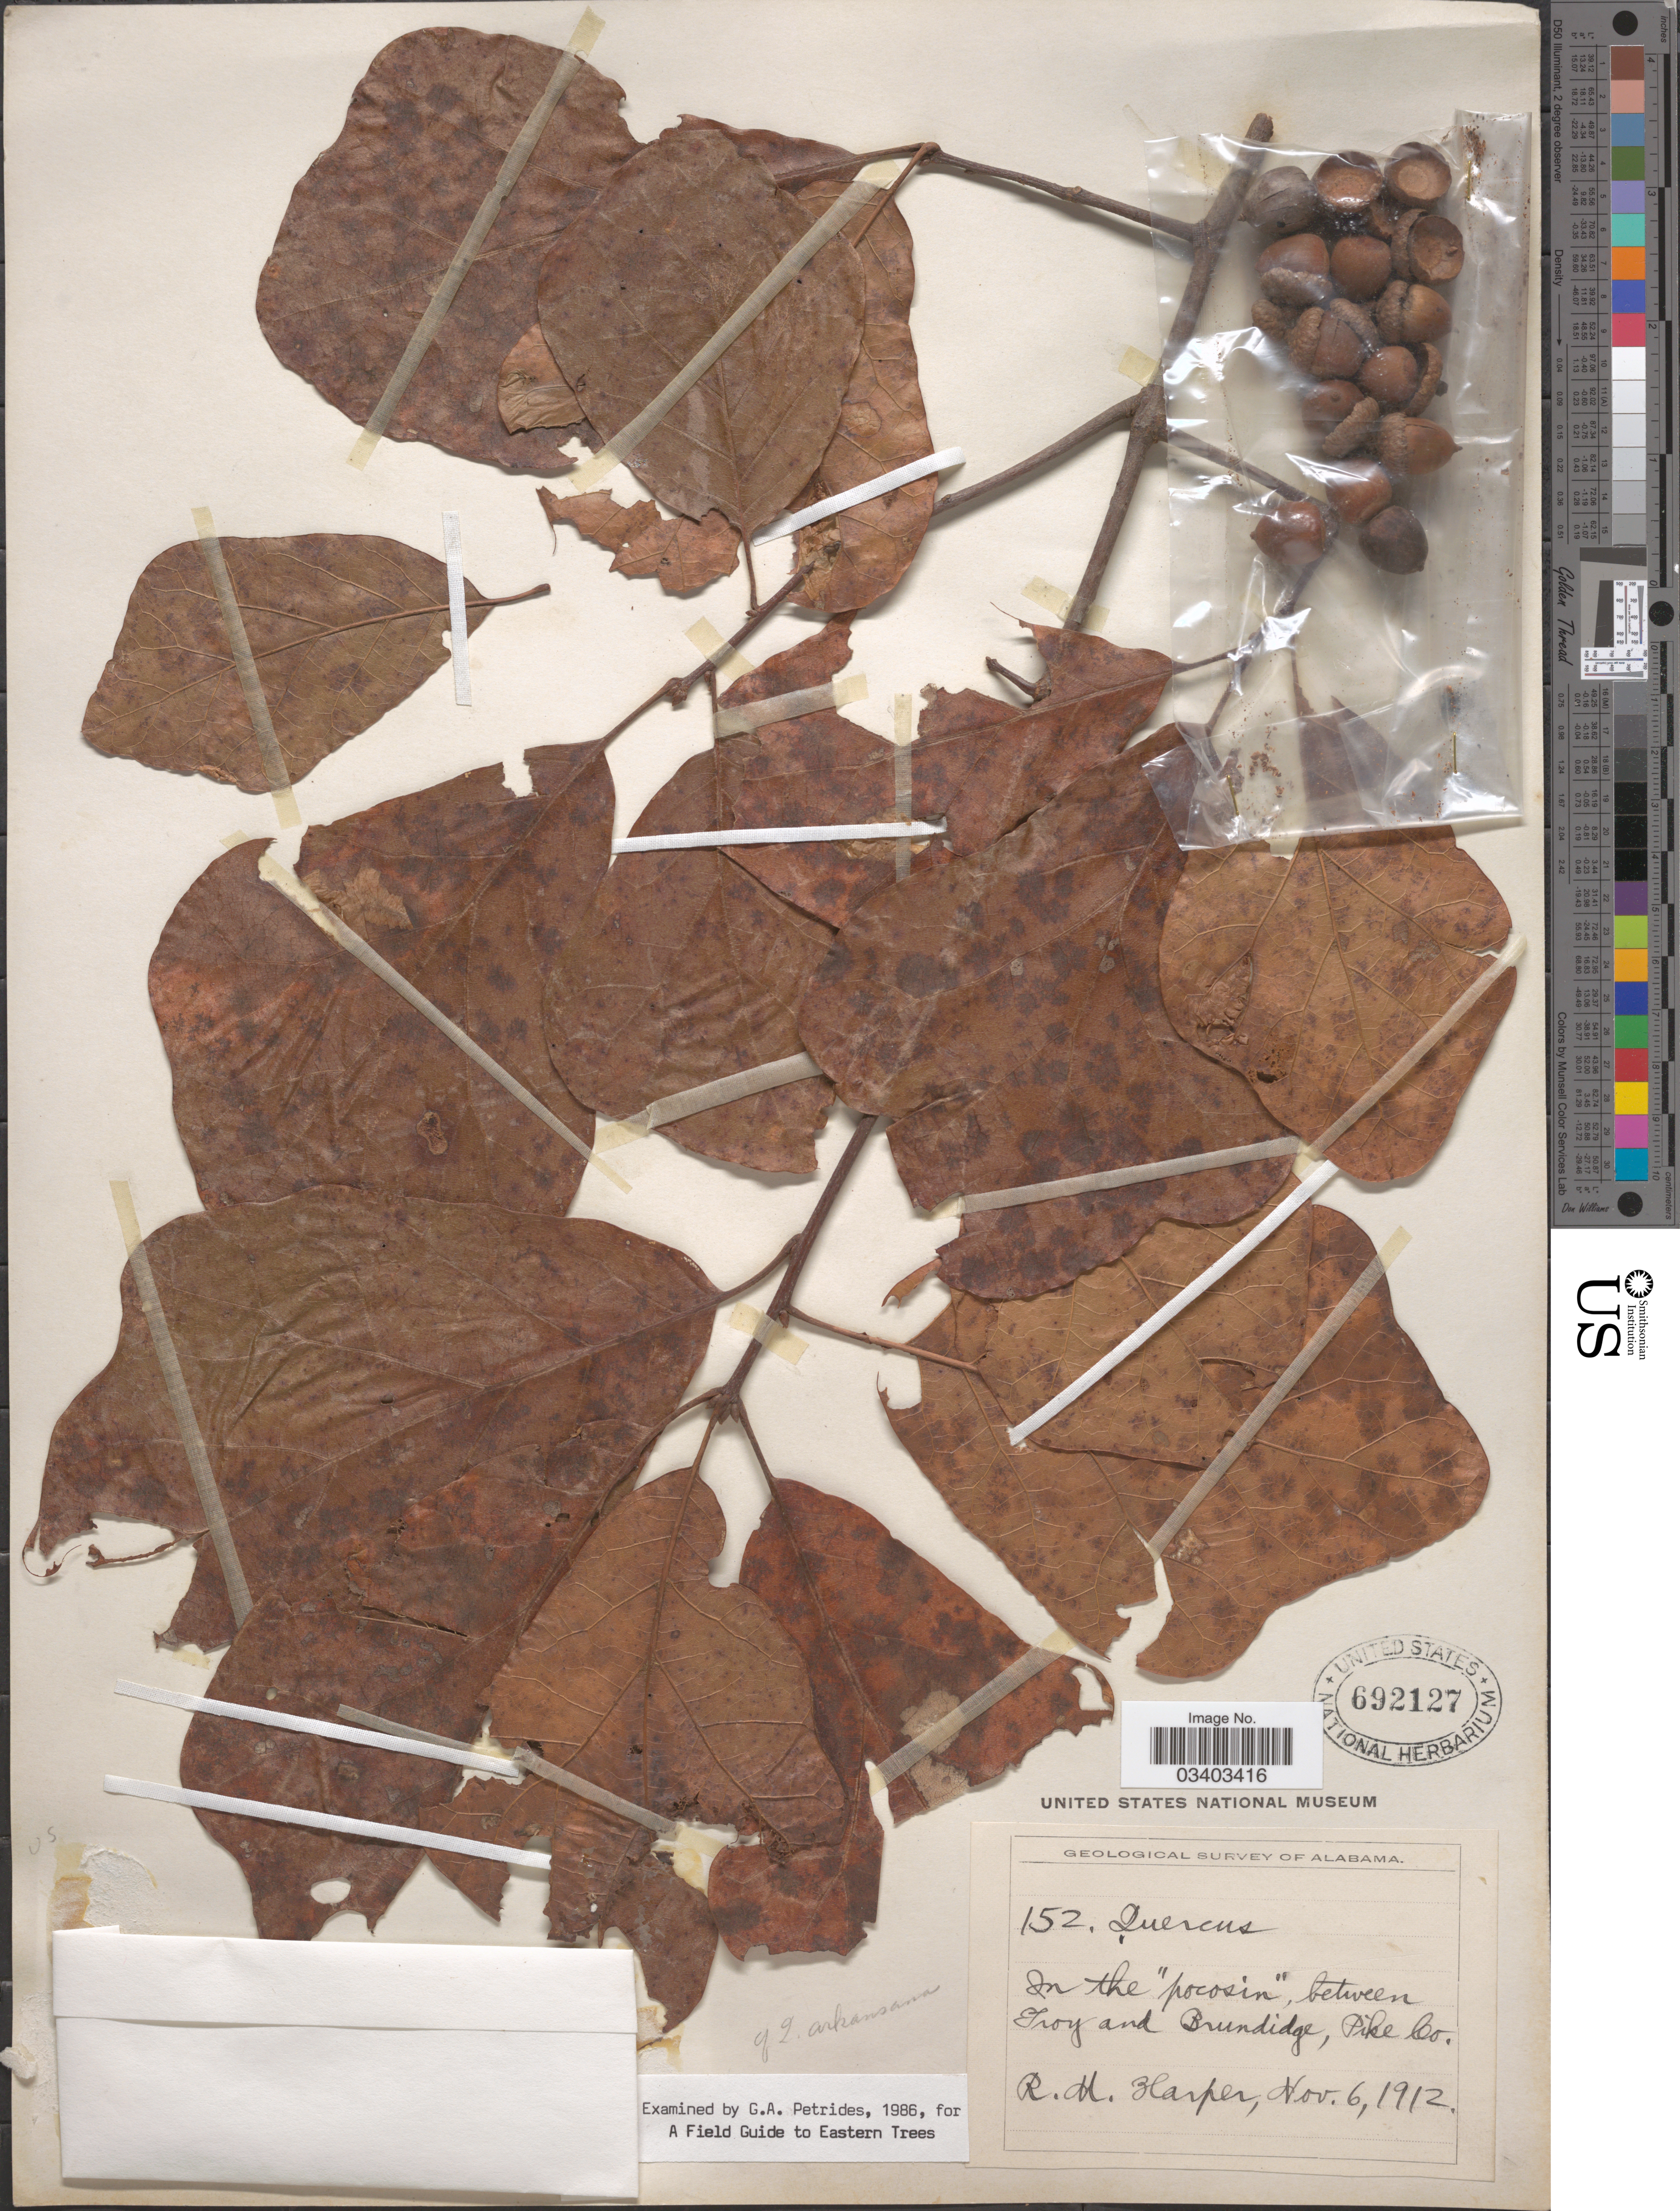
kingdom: Plantae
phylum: Tracheophyta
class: Magnoliopsida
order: Fagales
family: Fagaceae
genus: Quercus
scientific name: Quercus breviloba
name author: (Torr.) Sarg.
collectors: R. Harper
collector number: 152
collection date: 1912-11-06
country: United States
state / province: Alabama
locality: In the "pocosin", between Troy and Brundidge, Pike Co.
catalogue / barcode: US 692127